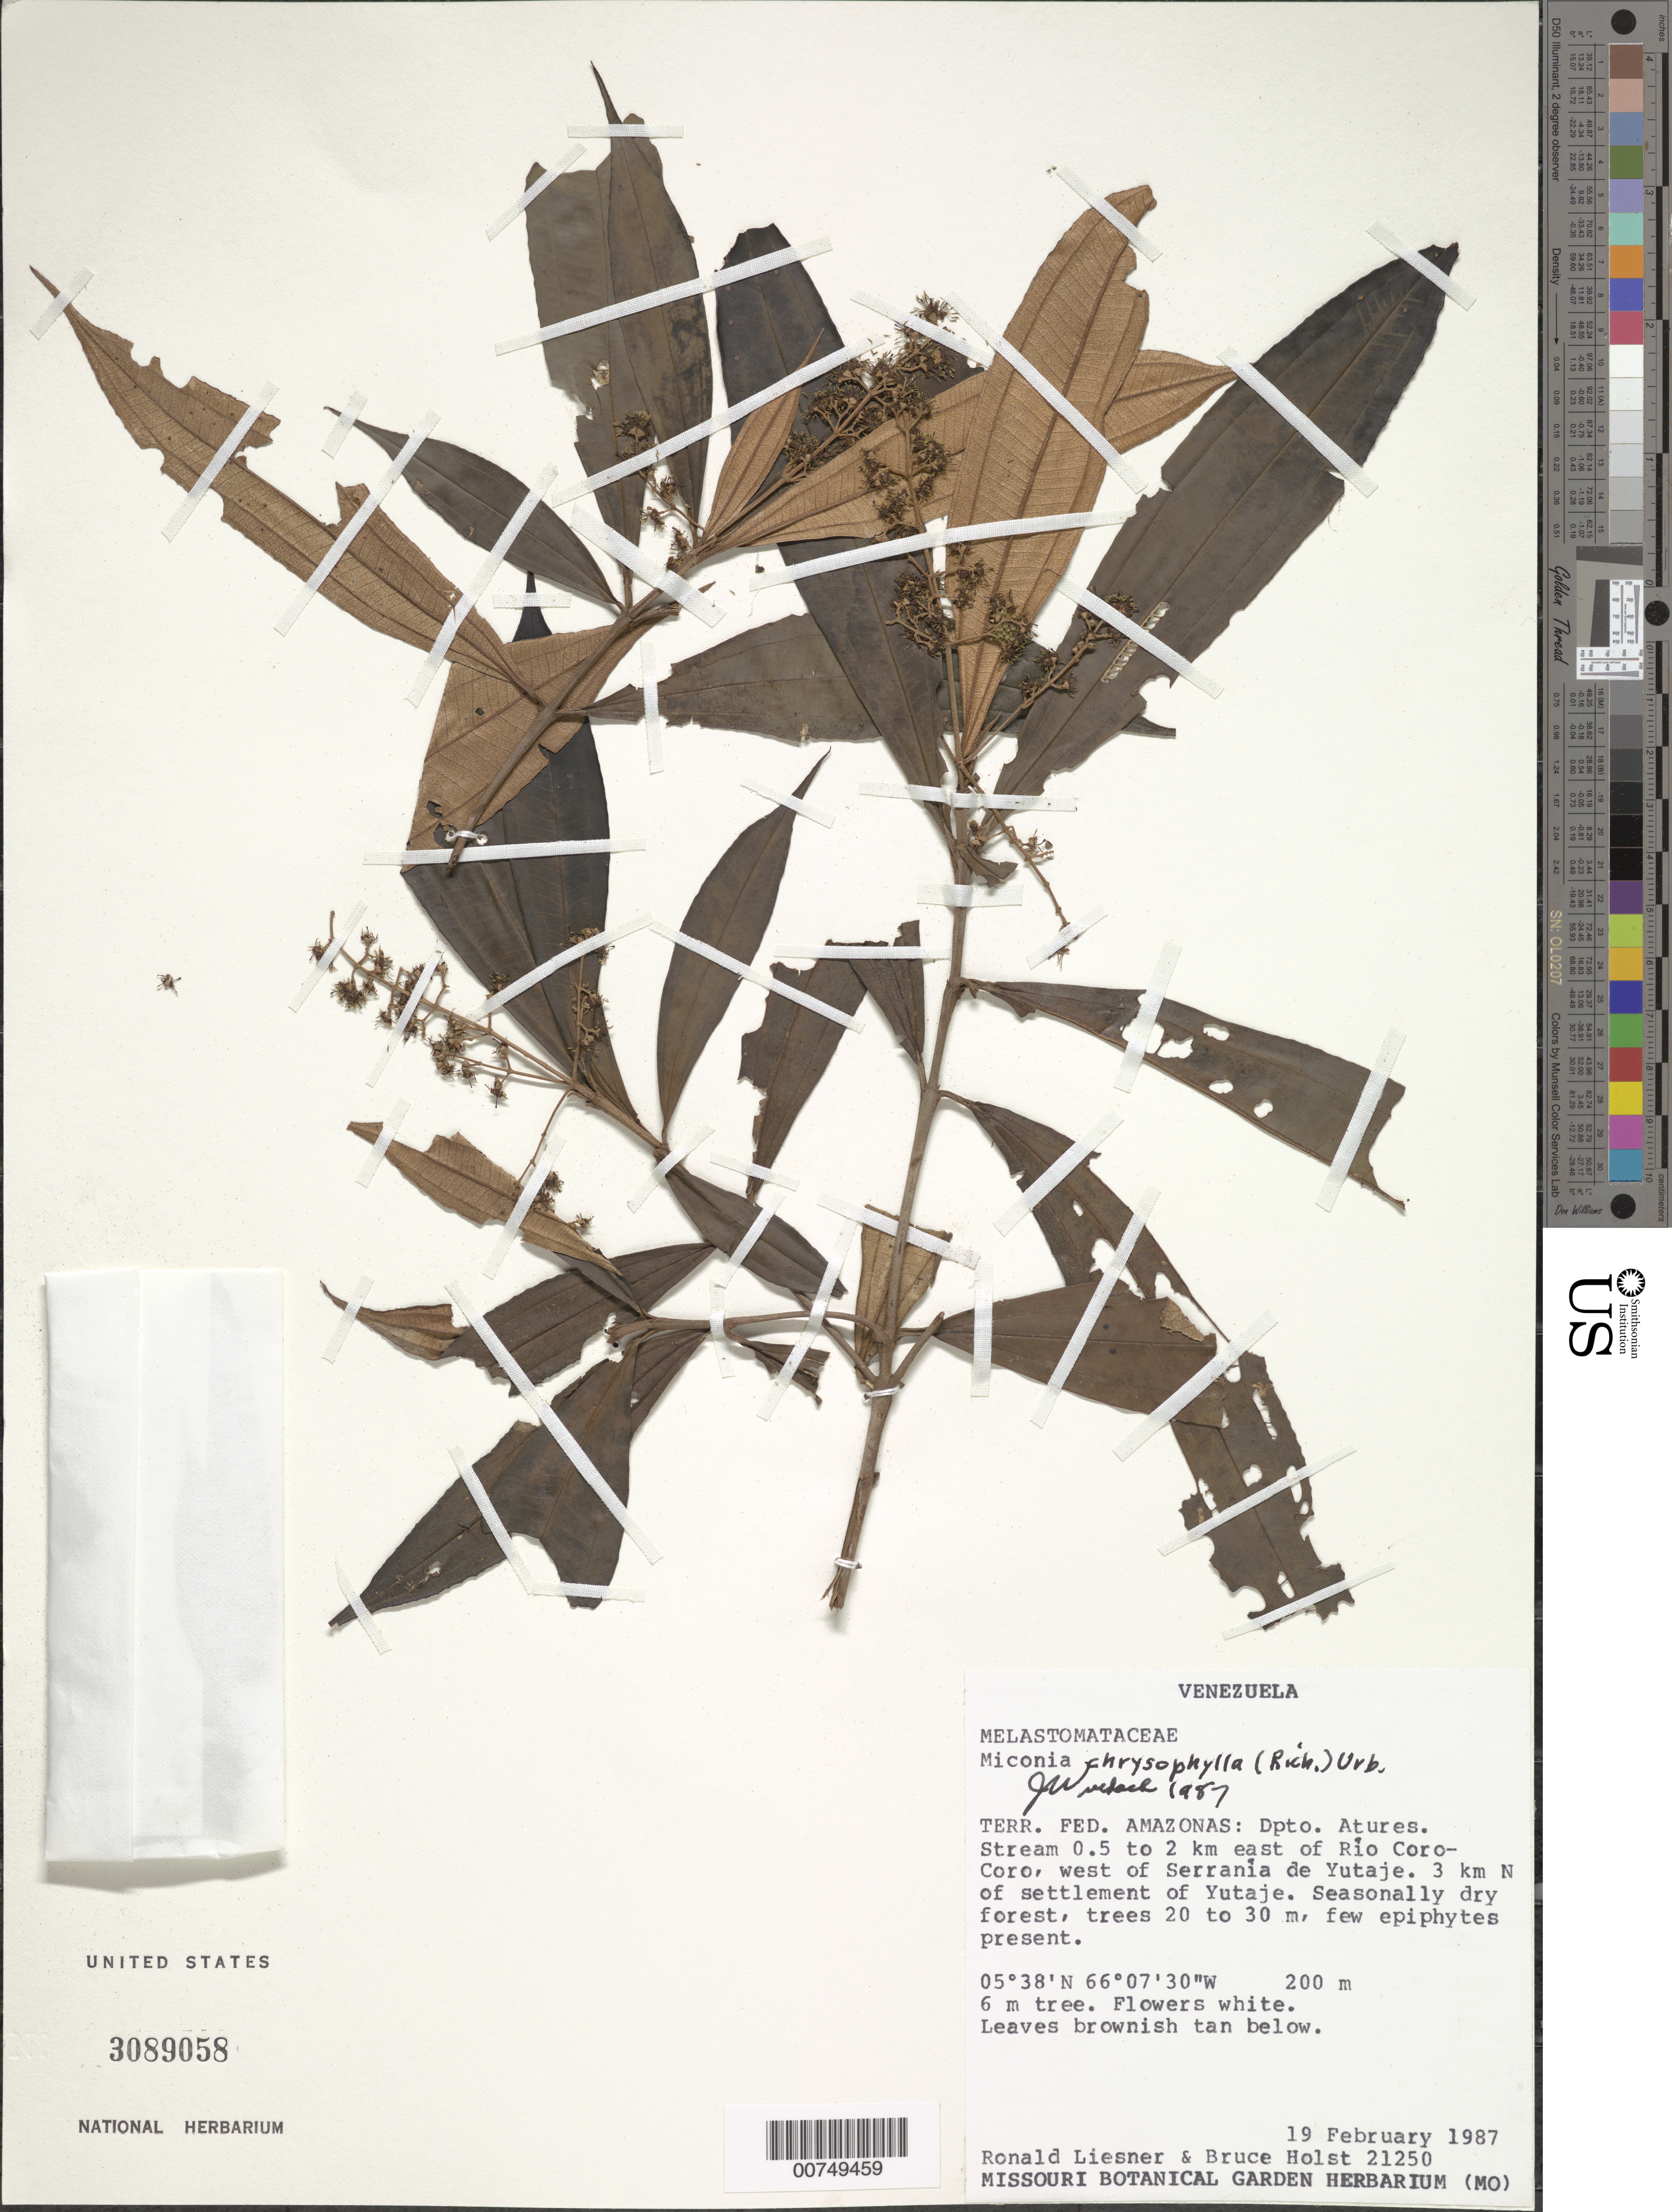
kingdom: Plantae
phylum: Tracheophyta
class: Magnoliopsida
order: Myrtales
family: Melastomataceae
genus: Miconia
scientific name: Miconia chrysophylla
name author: (Rich.) Urb.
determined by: Wurdack, John J., (US), US (UNITED STATES)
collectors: R. L. Liesner & B. Holst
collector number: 21250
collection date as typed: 19-Feb-87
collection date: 1987-02-19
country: Venezuela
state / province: Amazonas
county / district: Atures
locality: Río Coro-Coro, 0.5-2 km E of, W of Serrania de Yutajé; 3 km N of settlement of Yutajé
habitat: Seasonally dry forest, trees 20 to 30 m, few epiphytes present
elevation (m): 200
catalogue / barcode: US 3089058